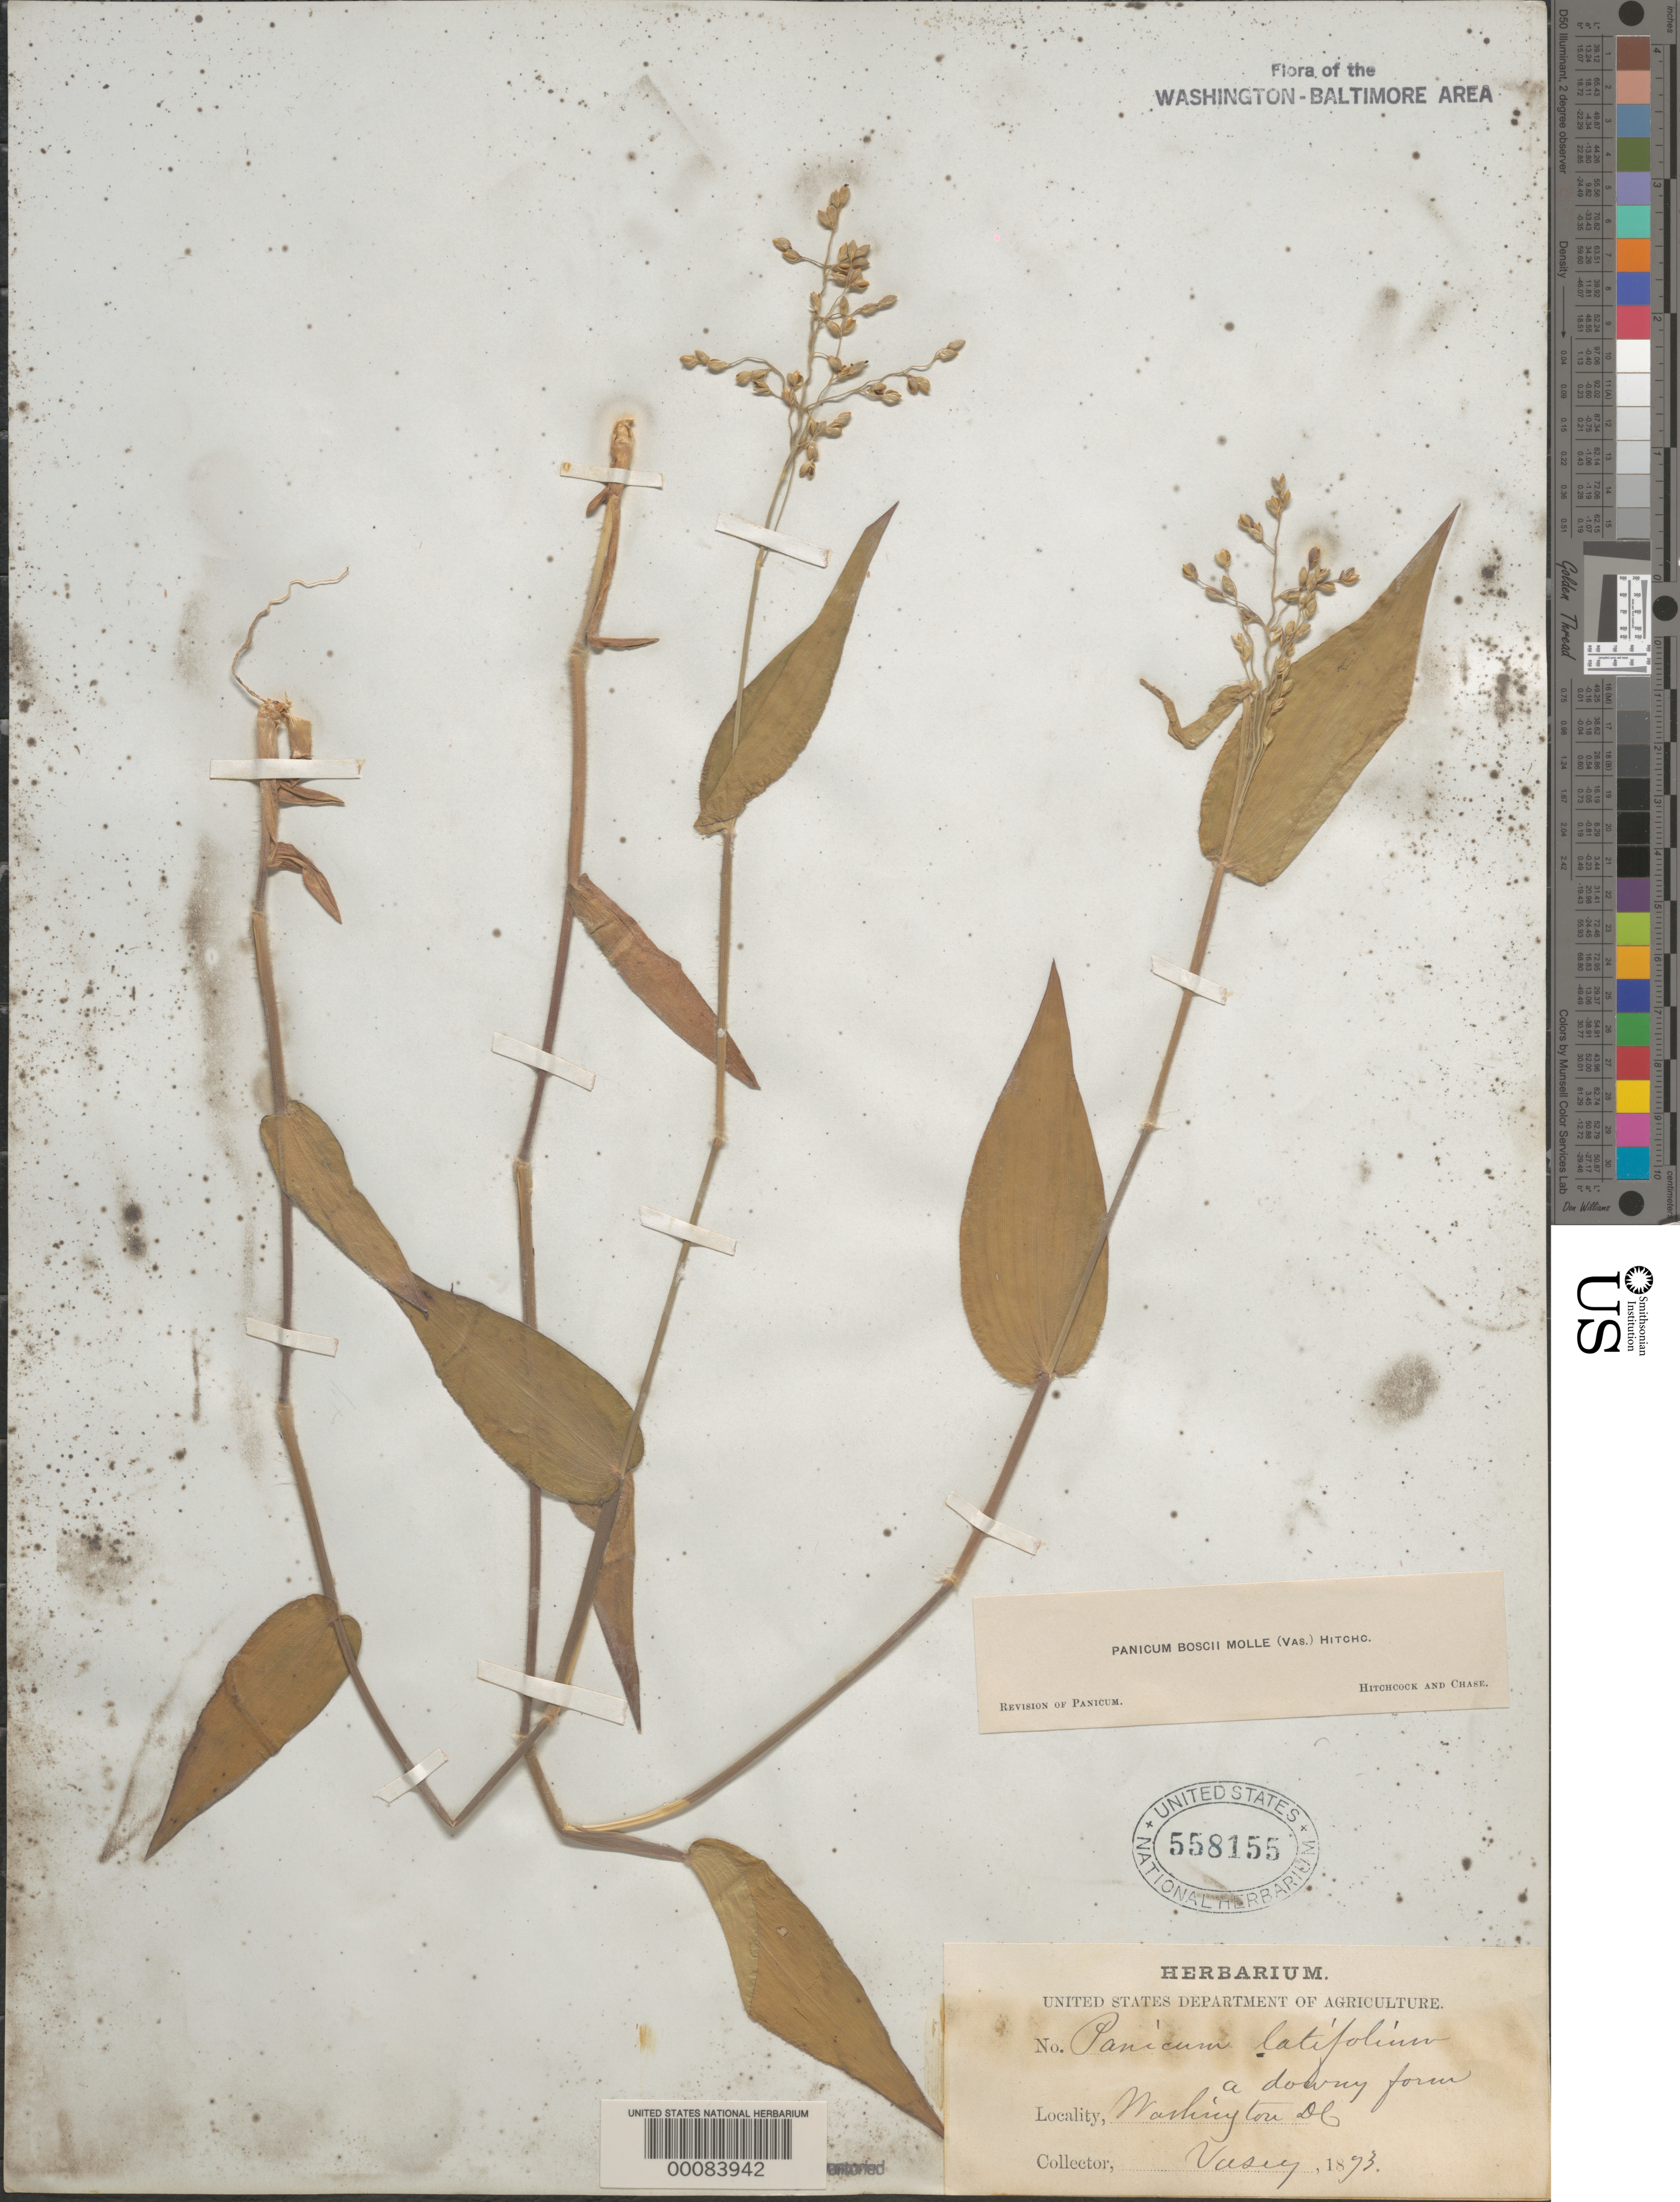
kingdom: Plantae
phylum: Tracheophyta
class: Liliopsida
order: Poales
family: Poaceae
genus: Dichanthelium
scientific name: Dichanthelium boscii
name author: (Poir.) Gould & C.A. Clark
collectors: G. R. Vasey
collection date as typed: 1893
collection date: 1893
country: United States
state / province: District of Columbia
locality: Washington DC area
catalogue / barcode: US 558155